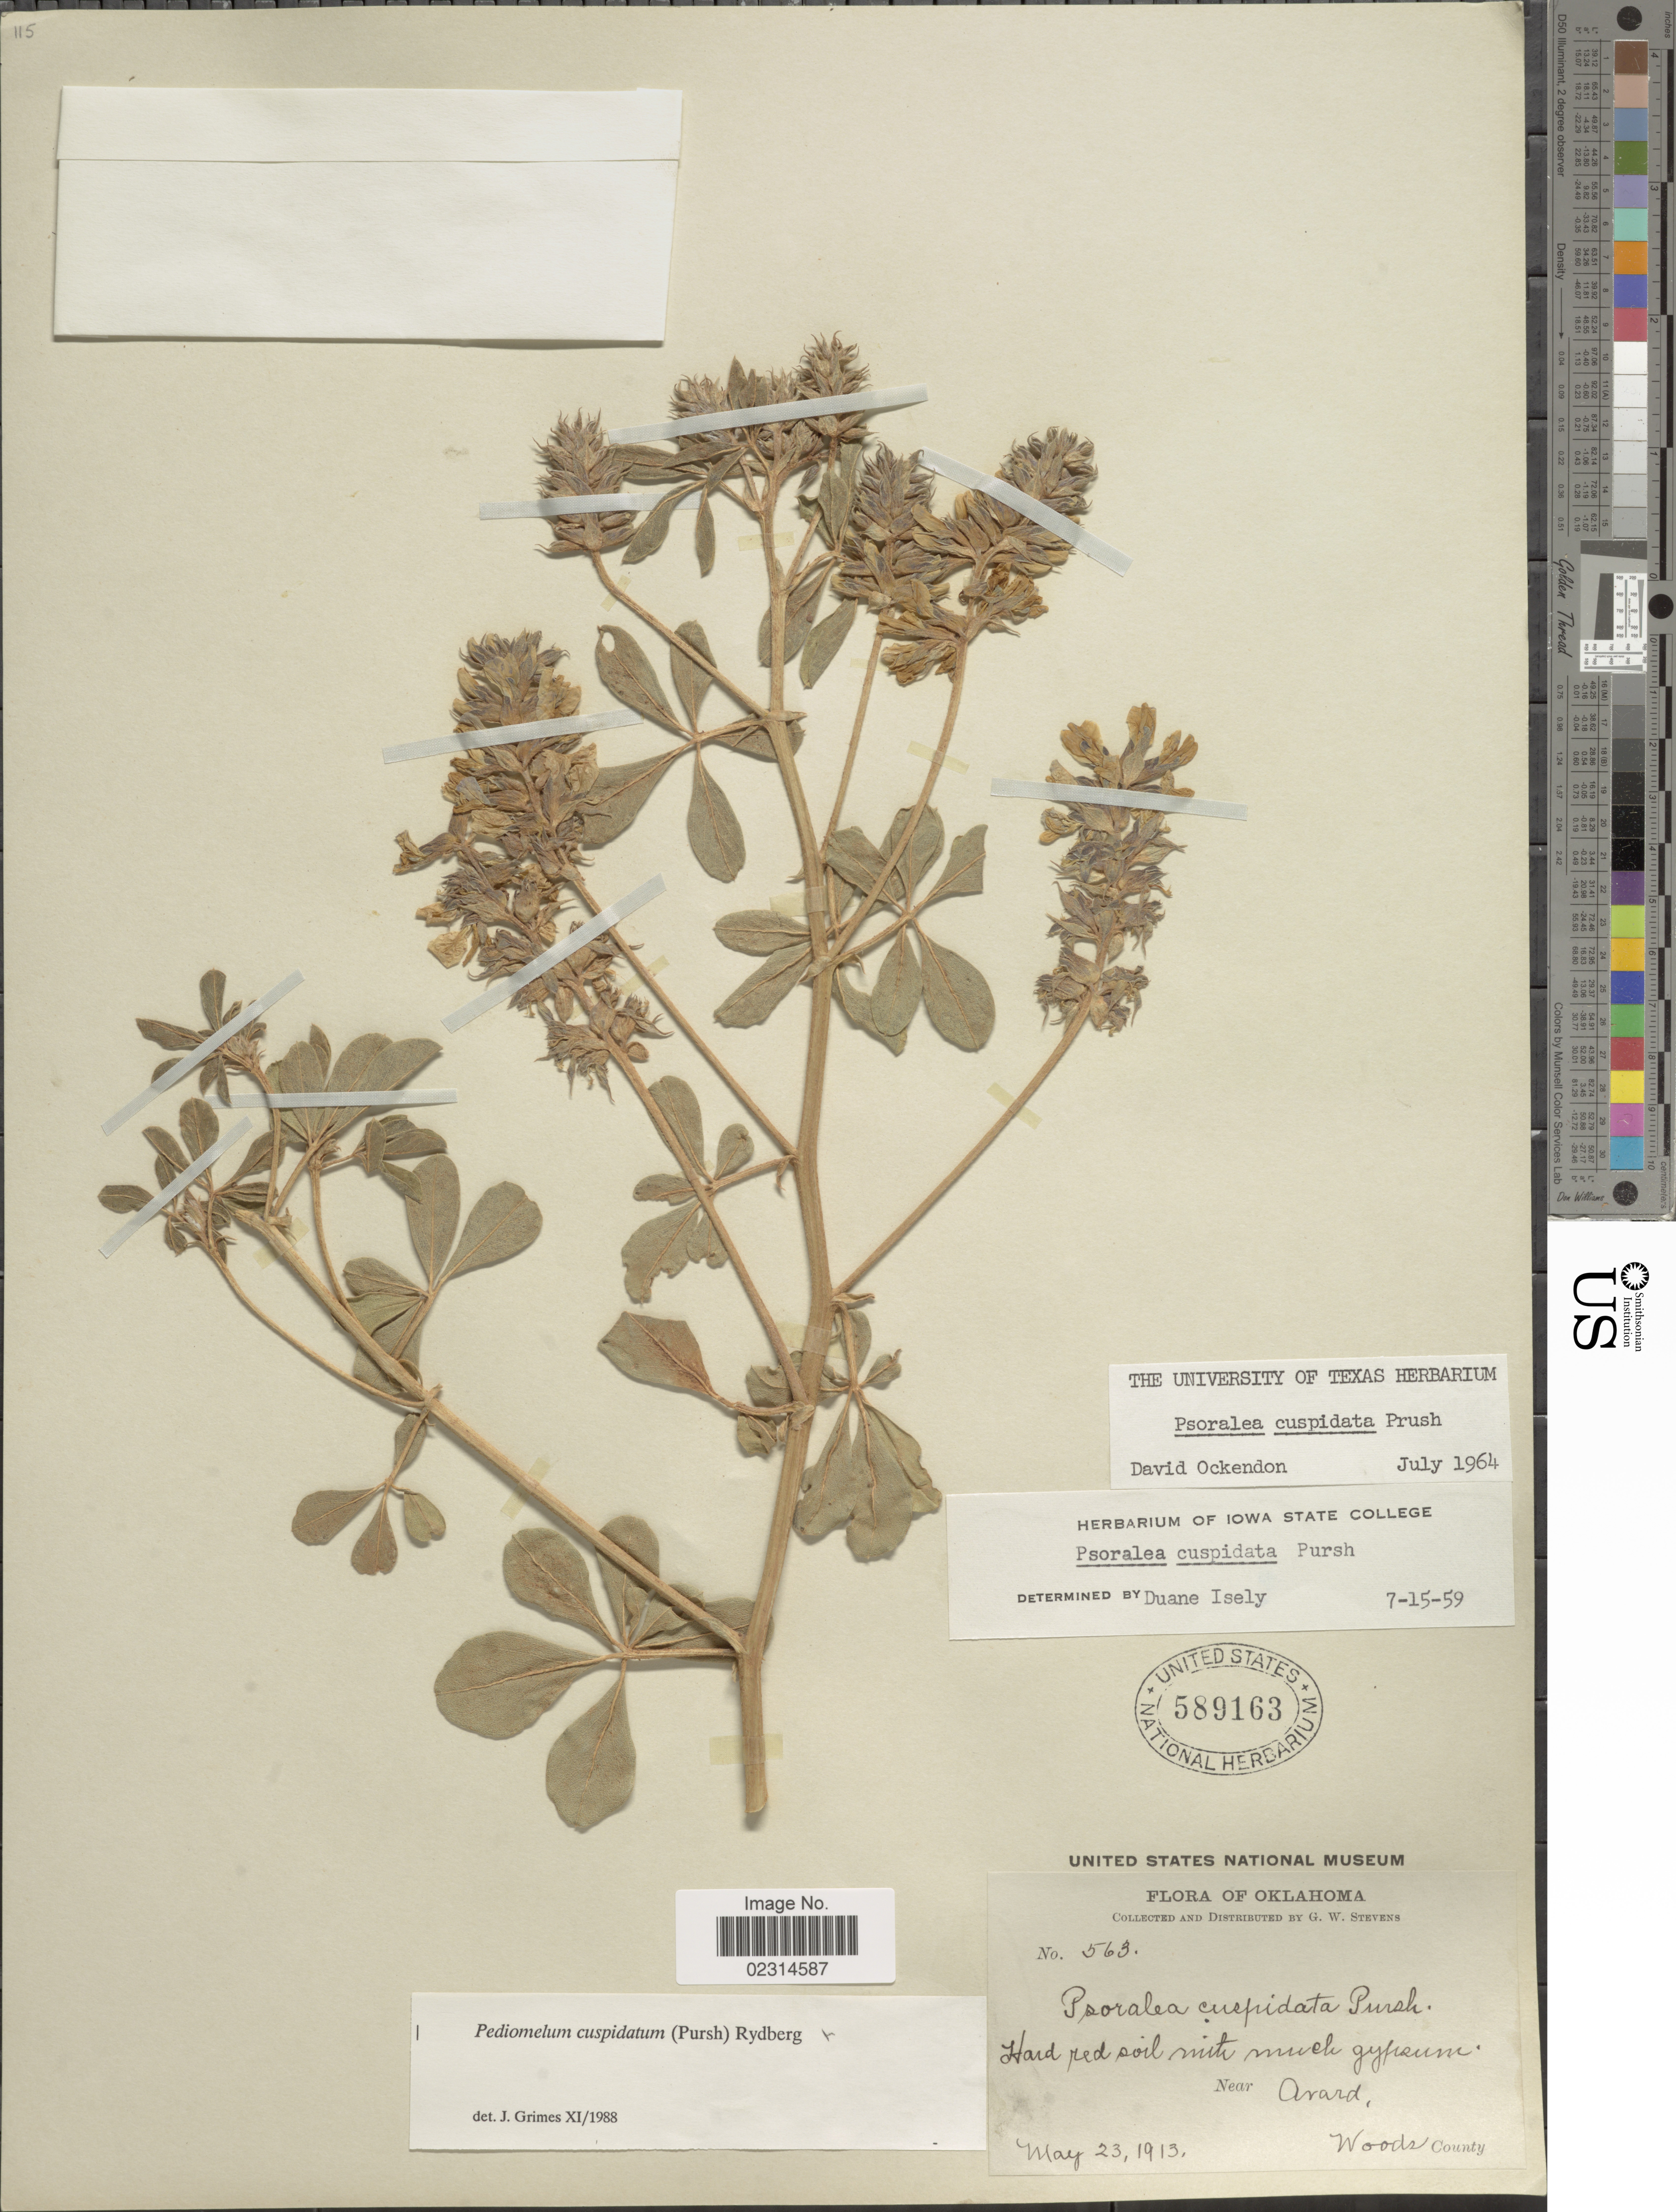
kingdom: Plantae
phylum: Tracheophyta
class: Magnoliopsida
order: Fabales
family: Fabaceae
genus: Pediomelum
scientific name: Pediomelum cuspidatum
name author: (Pursh) Rydb.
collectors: G. W. Stevens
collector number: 563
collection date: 1913-05-23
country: United States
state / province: Oklahoma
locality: Near Arard, Woods County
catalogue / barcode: US 589163